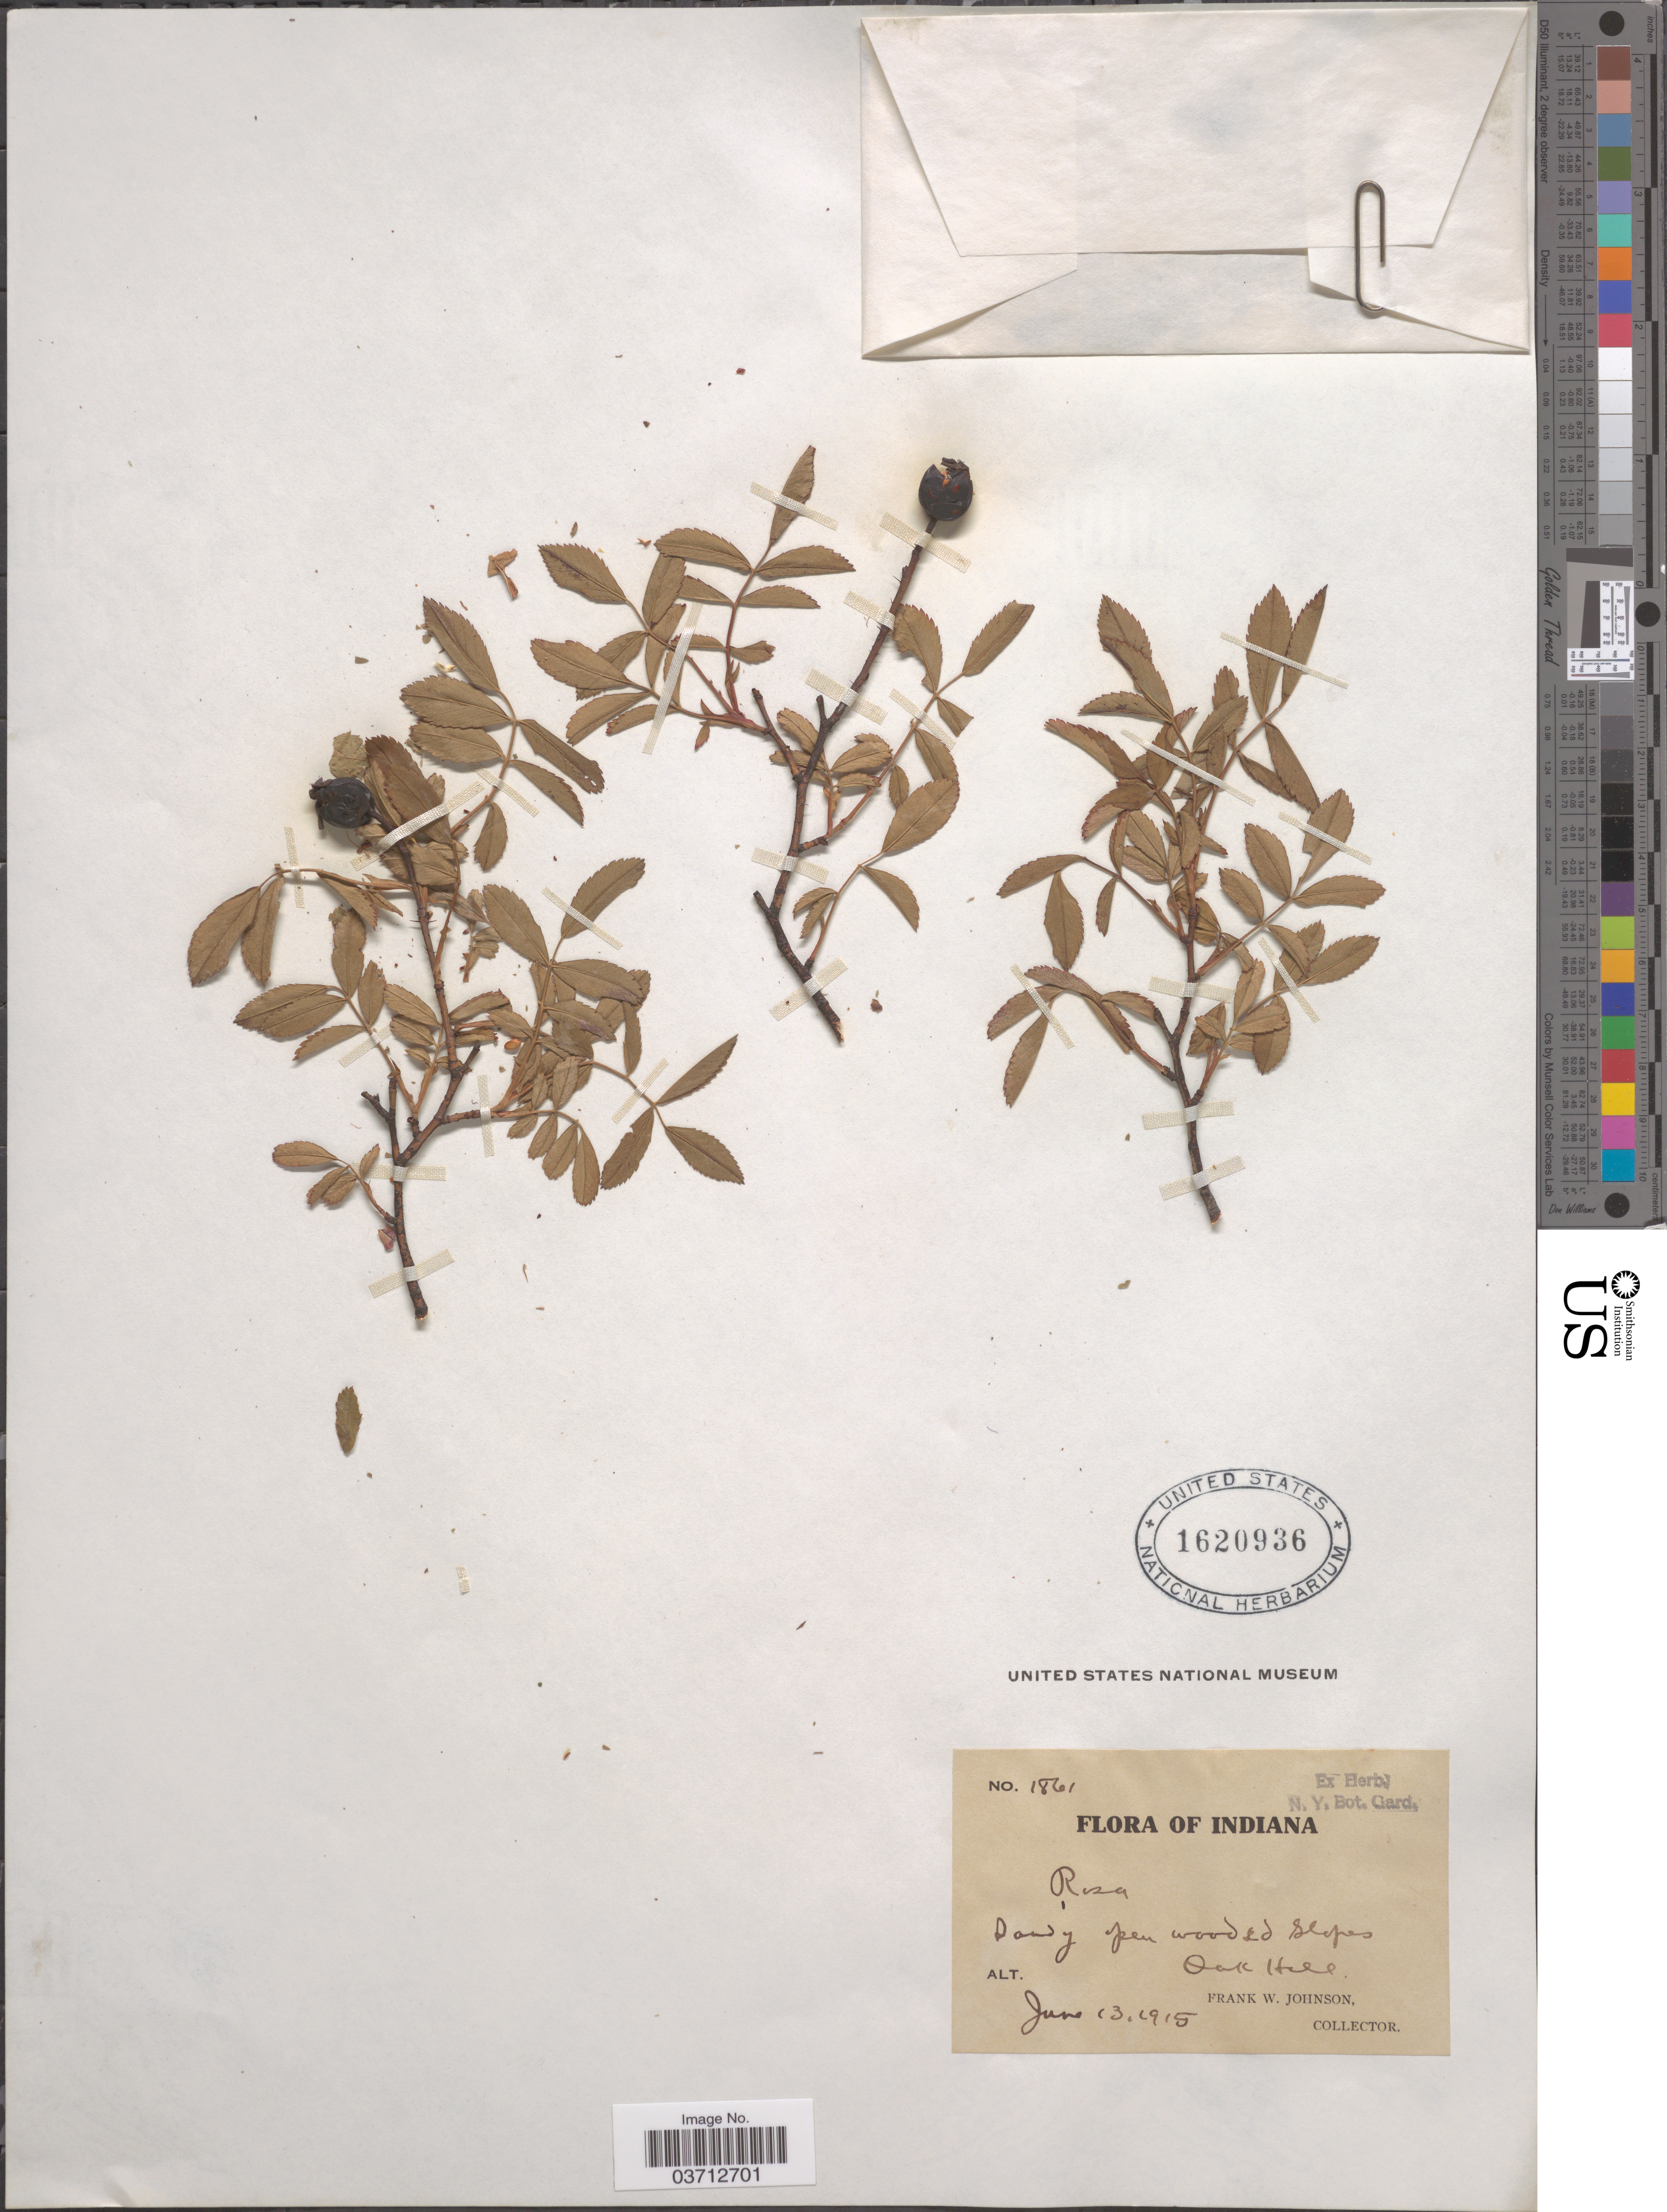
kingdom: Plantae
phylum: Tracheophyta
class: Magnoliopsida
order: Rosales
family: Rosaceae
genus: Rosa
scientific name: Rosa sp.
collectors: F. W. Johnson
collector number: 1861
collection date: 1915-06-13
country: United States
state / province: Indiana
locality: Oak Hill.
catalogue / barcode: US 1620936